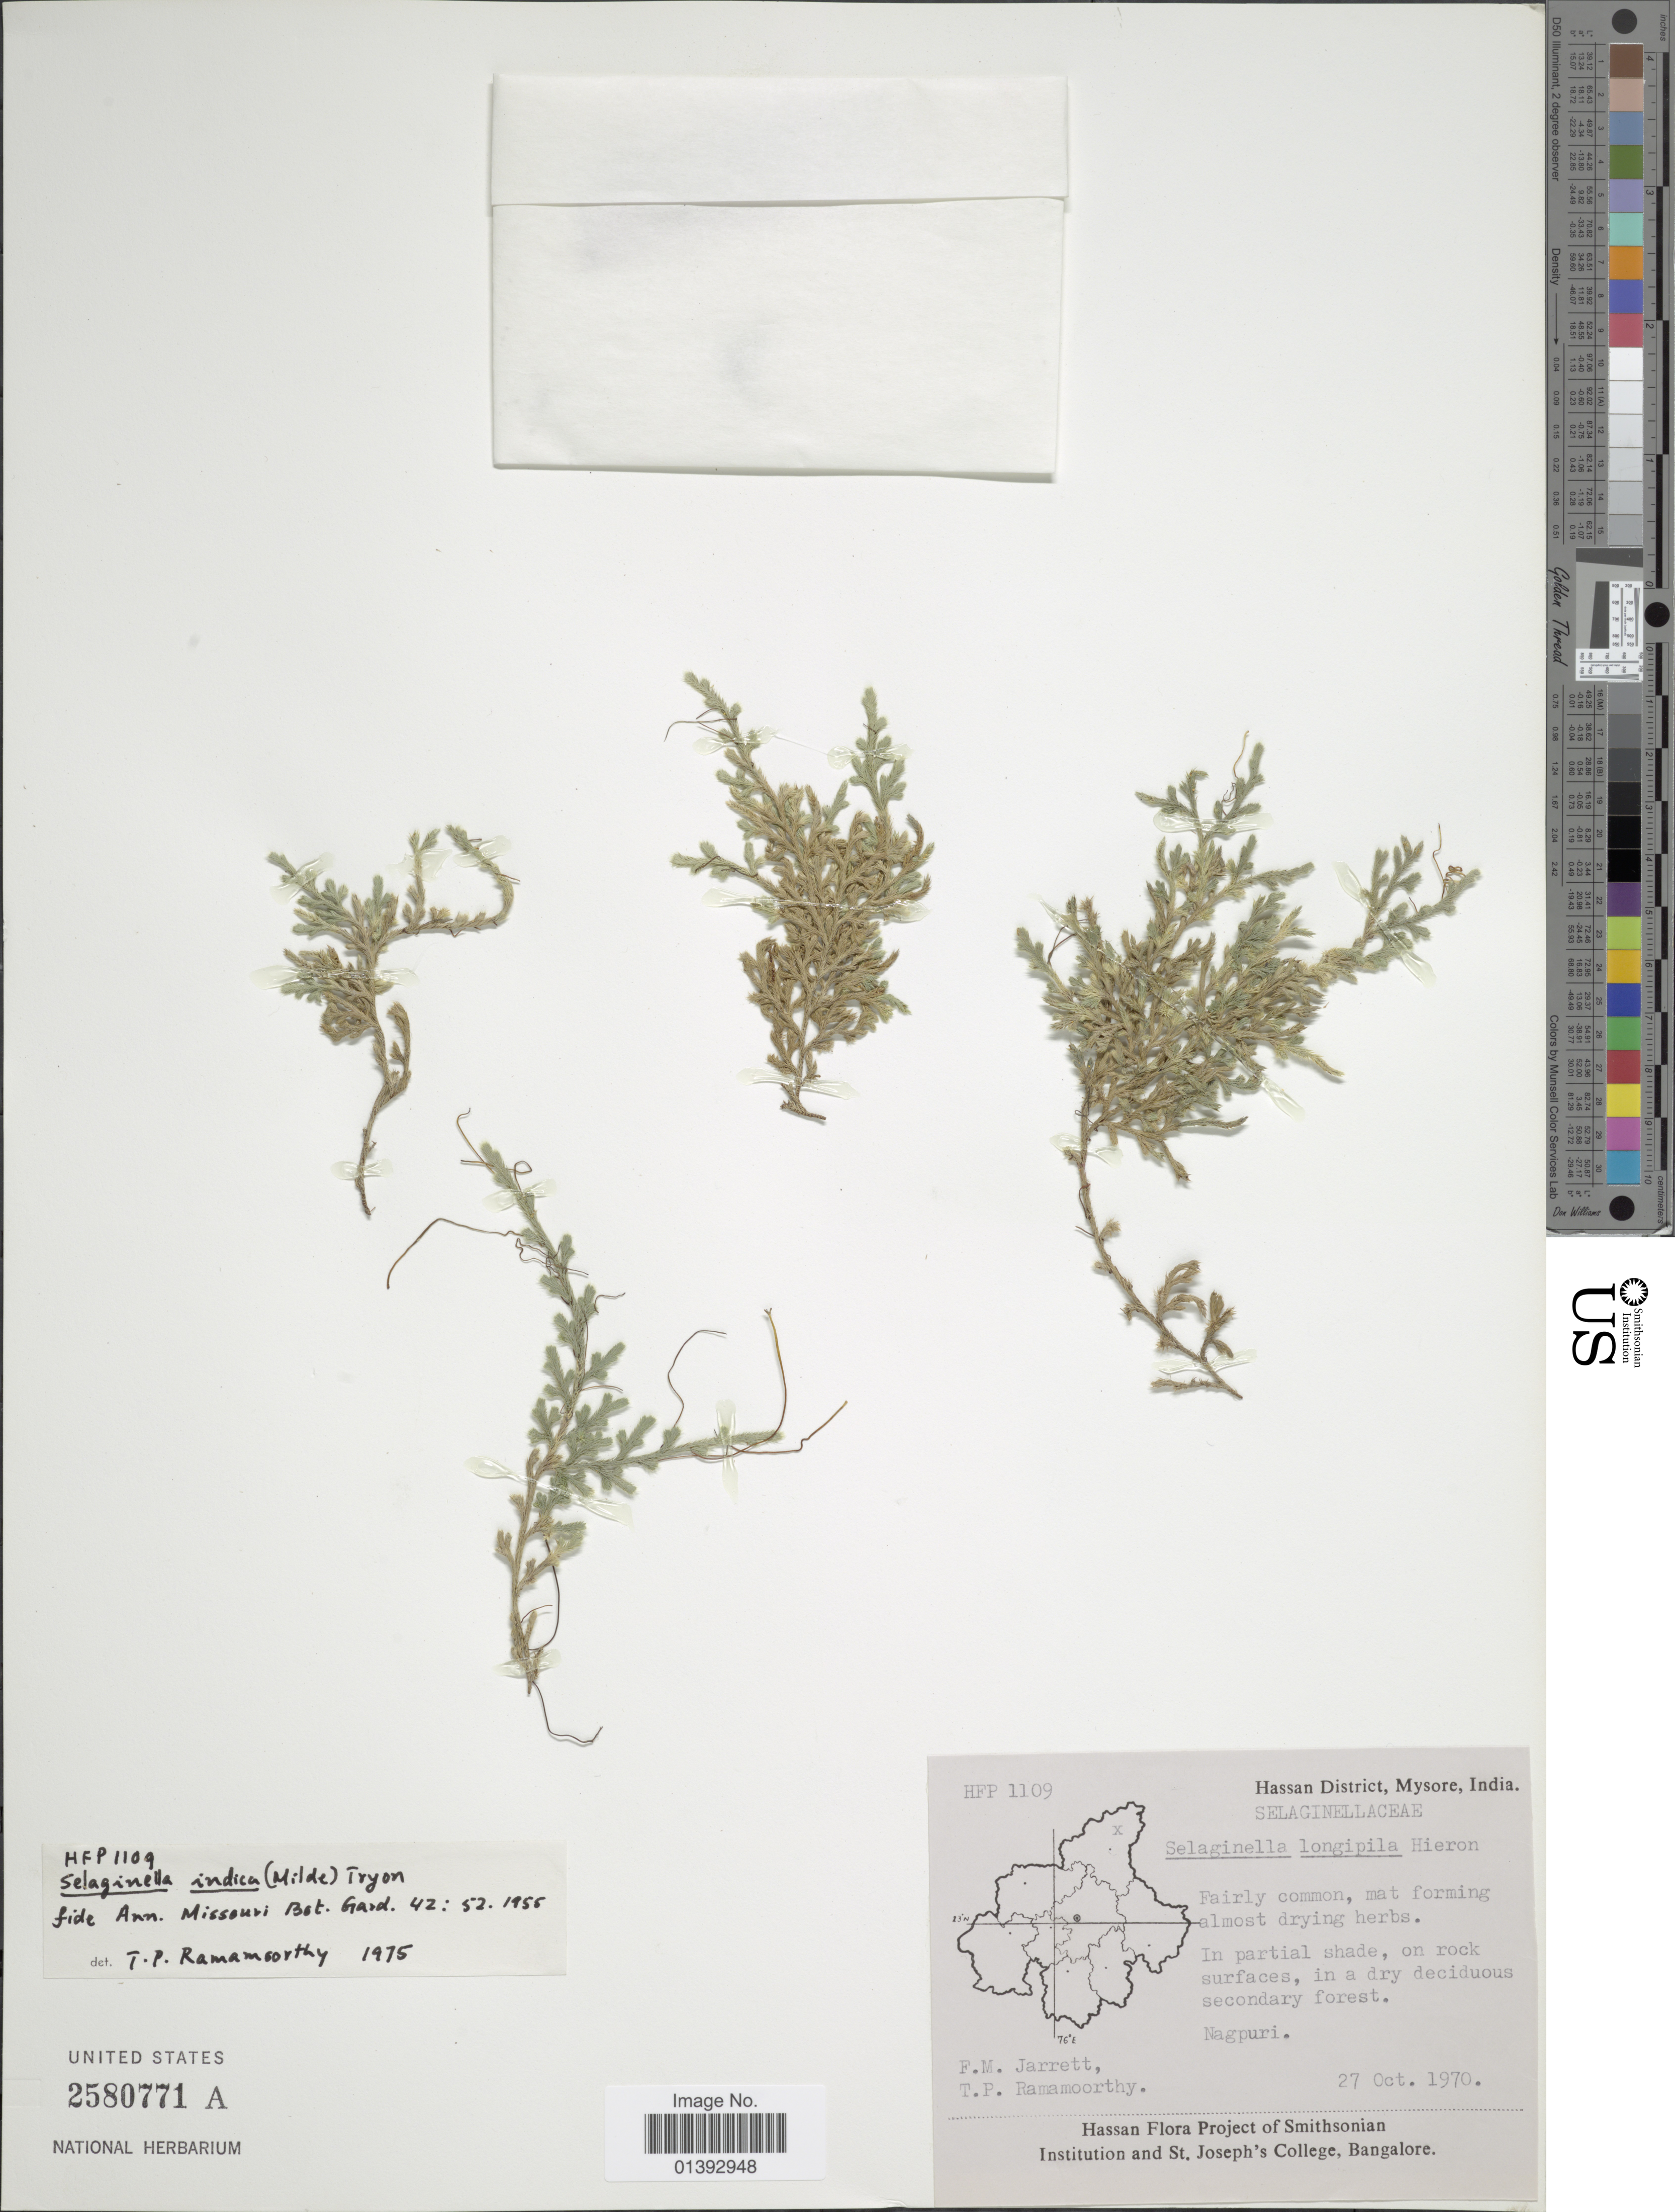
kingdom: Plantae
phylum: Tracheophyta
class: Lycopodiopsida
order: Selaginellales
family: Selaginellaceae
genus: Selaginella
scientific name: Selaginella indica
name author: (Milde) R.M. Tryon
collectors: F. M. Jarrett & T. P. Ramamoorthy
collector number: HFP1109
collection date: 1970-10-27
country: India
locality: In partial shade, on rock surfaces, in a dry deciduous secondary forest, Nagpuri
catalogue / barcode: US 2580771A